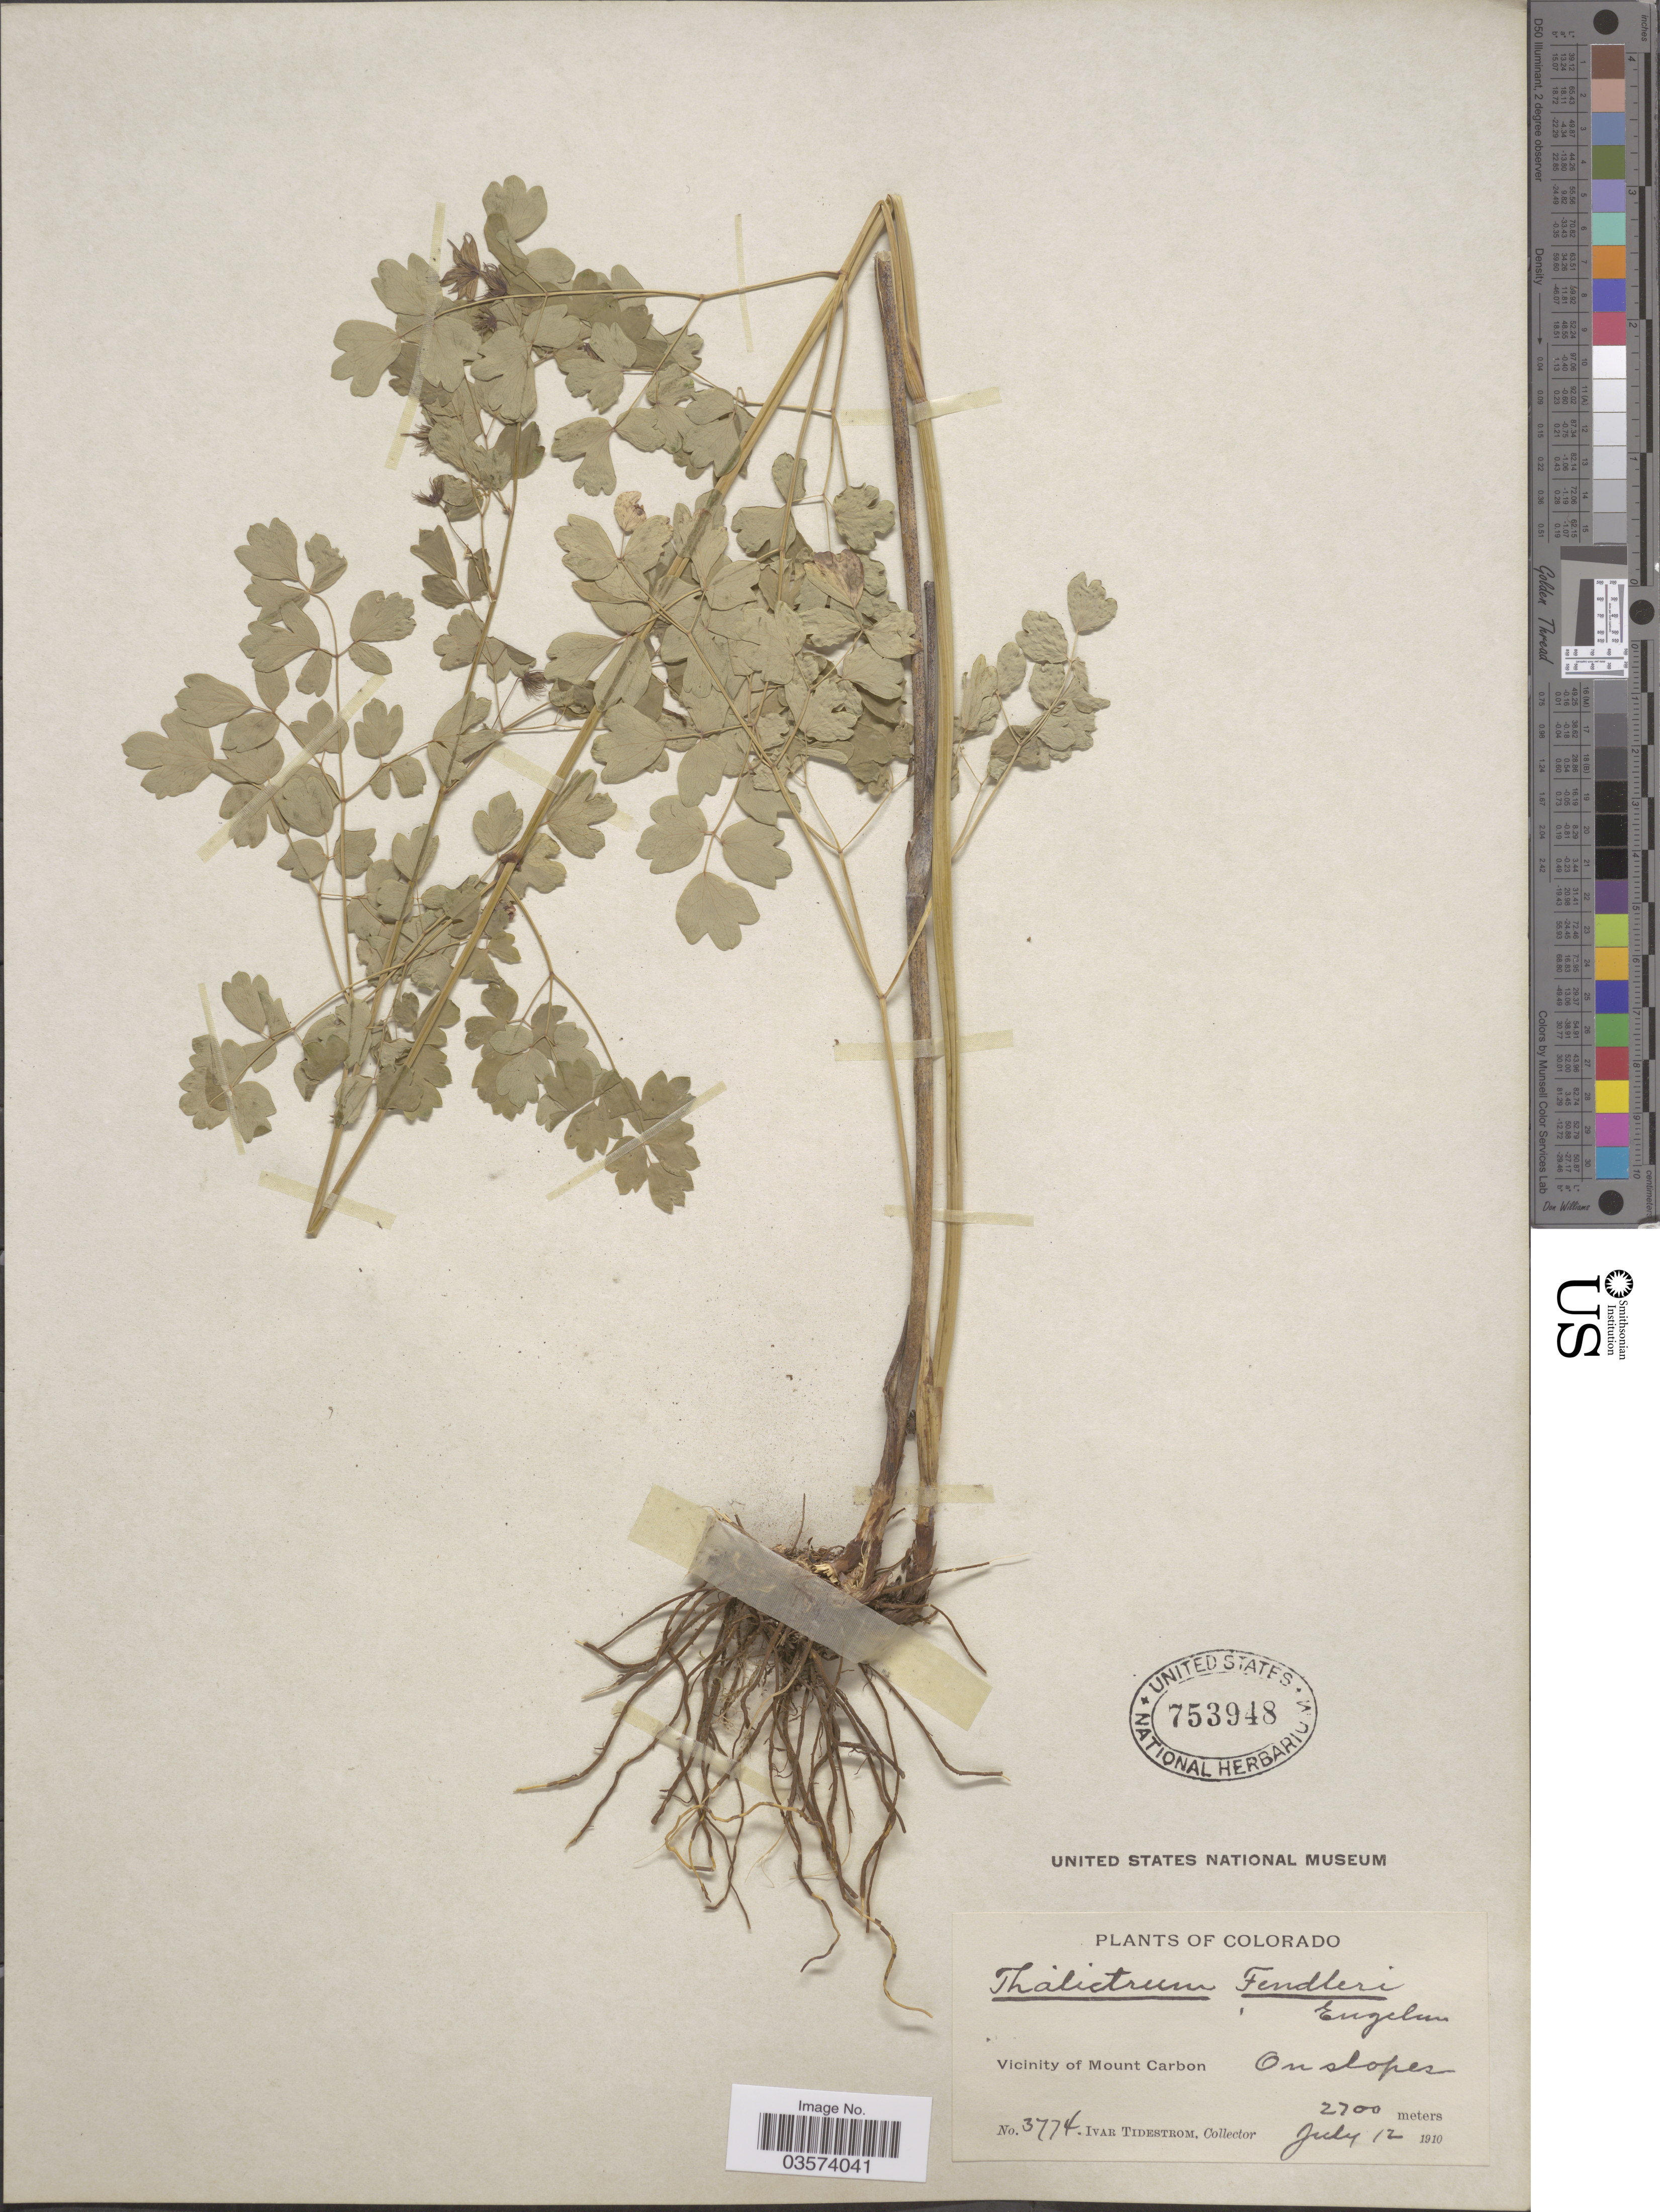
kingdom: Plantae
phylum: Tracheophyta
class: Magnoliopsida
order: Ranunculales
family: Ranunculaceae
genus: Thalictrum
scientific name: Thalictrum fendleri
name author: Engelm. ex A. Gray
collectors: I. F. Tidestrom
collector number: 3774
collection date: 1910-07-12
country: United States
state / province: Colorado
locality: Vicinity of Mount Carbon. On slopes.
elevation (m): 2700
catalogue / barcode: US 753948